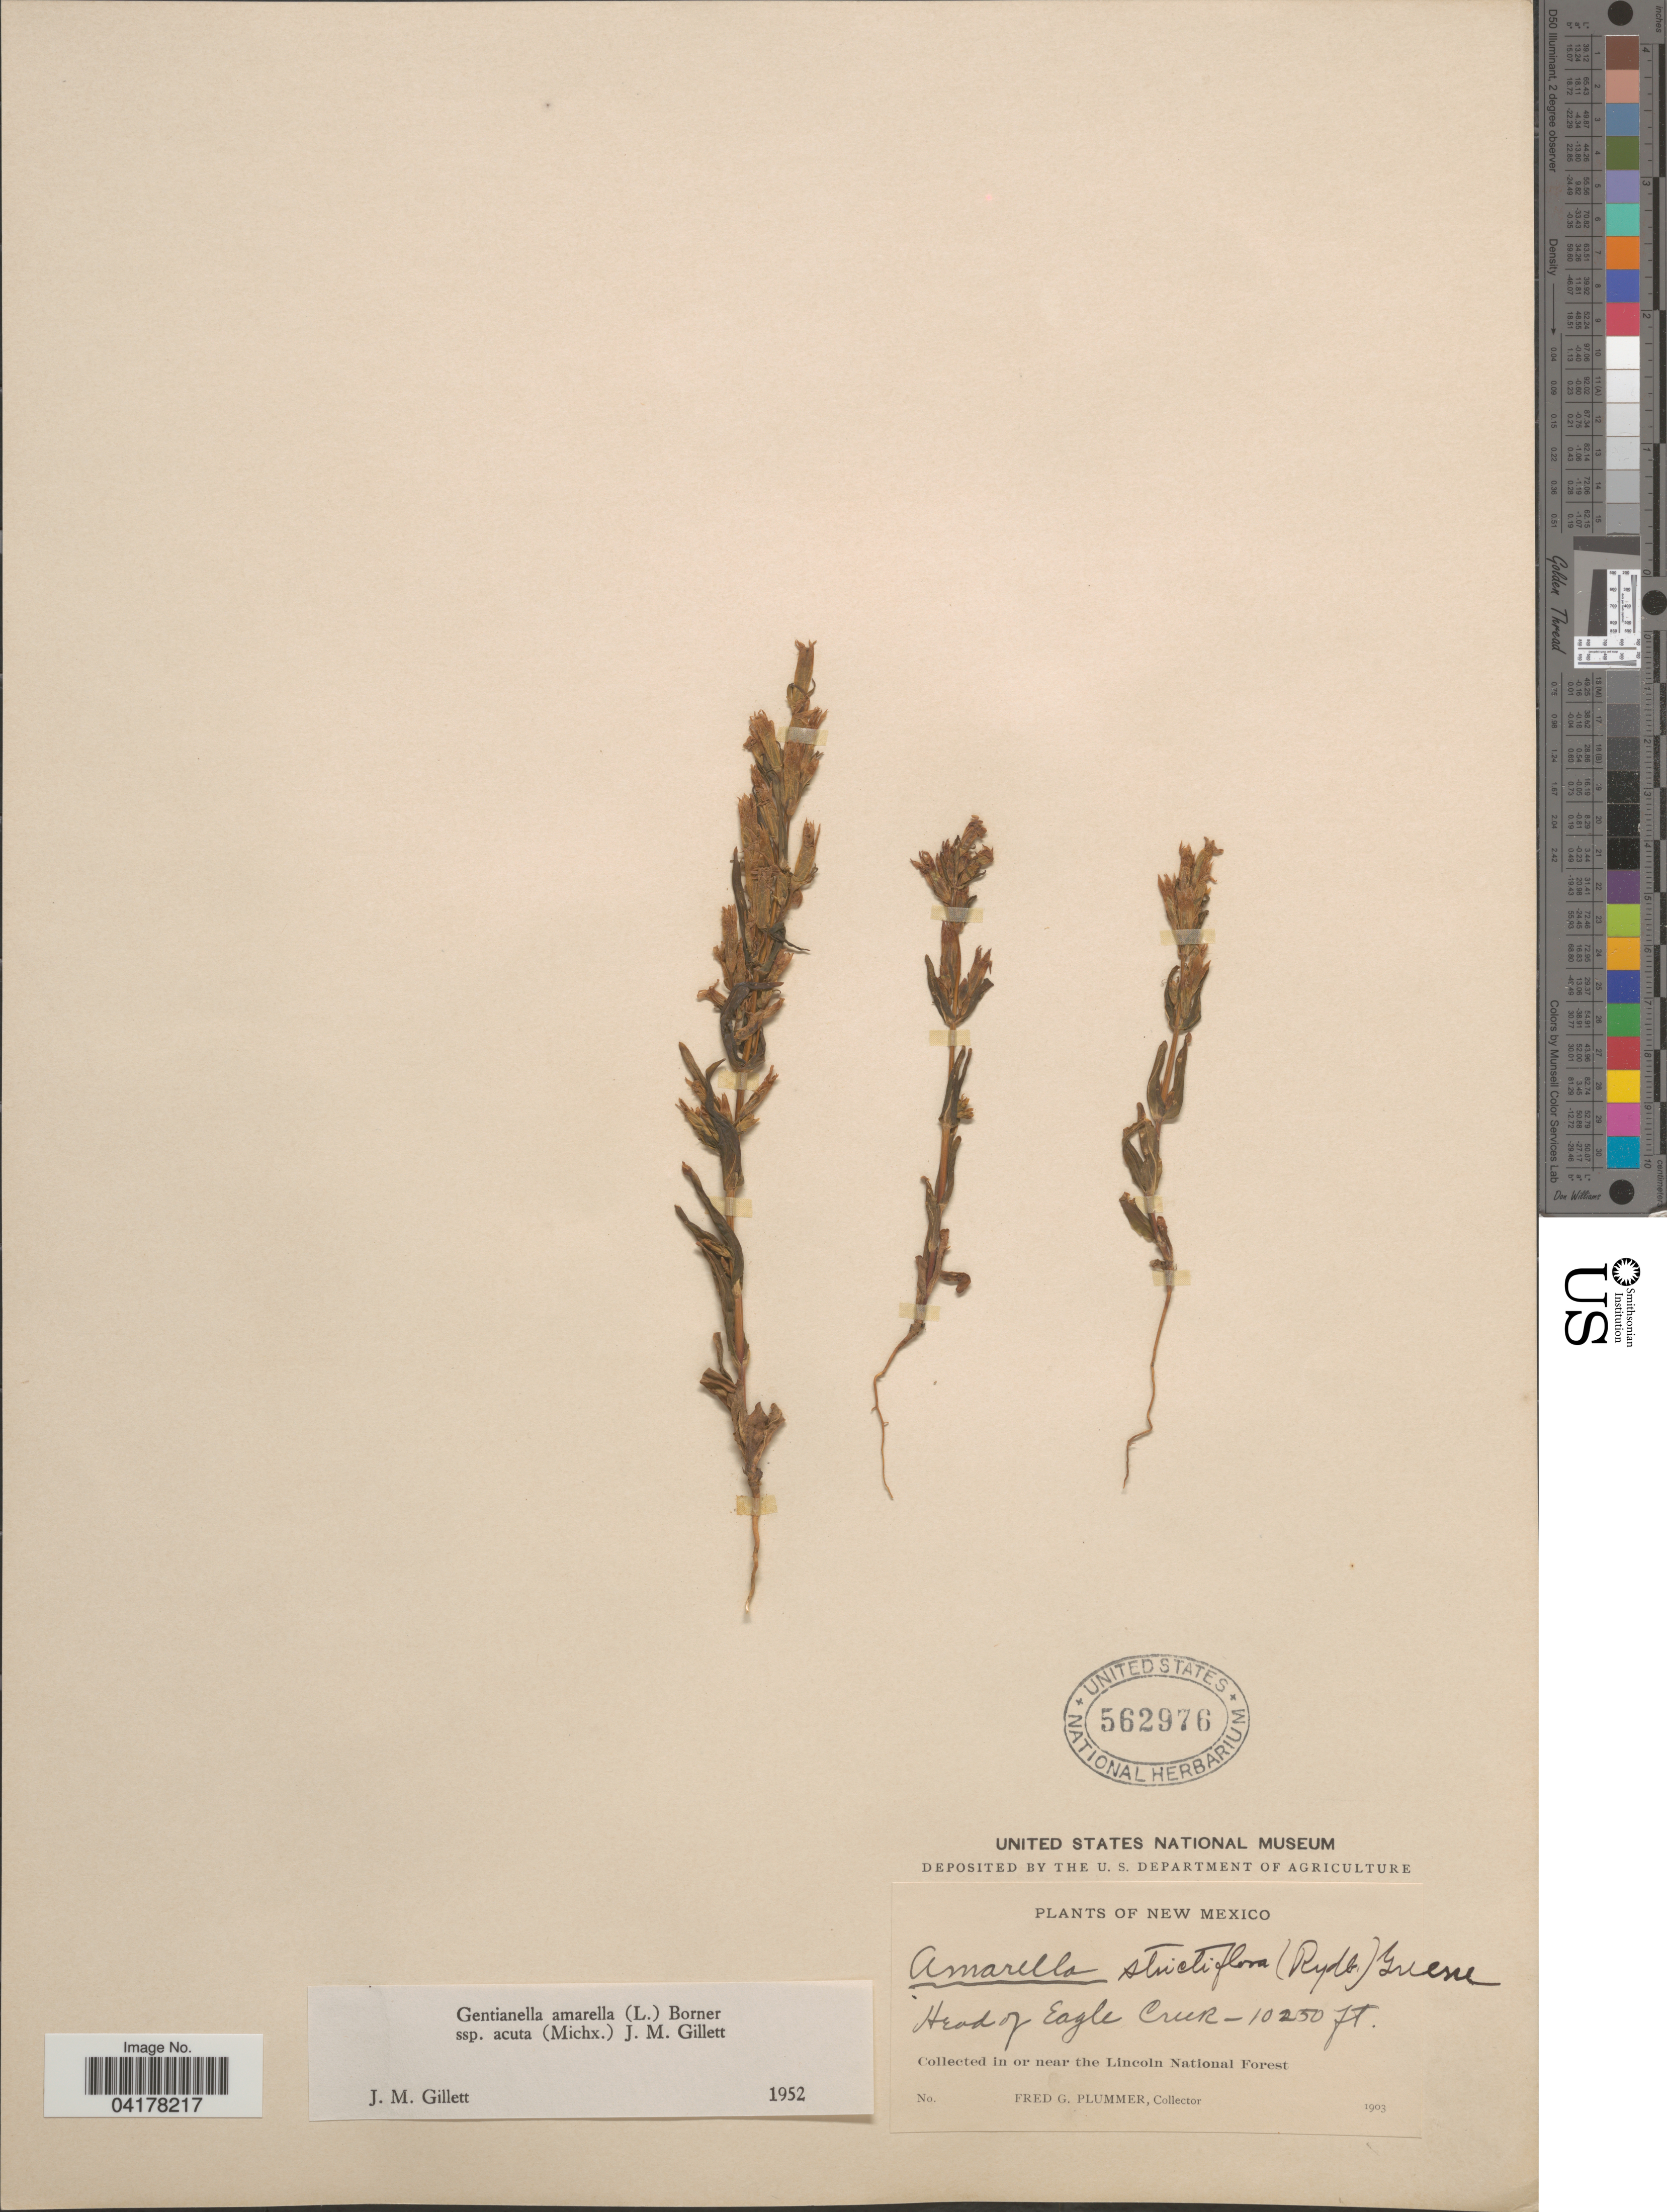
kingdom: Plantae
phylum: Tracheophyta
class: Magnoliopsida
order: Gentianales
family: Gentianaceae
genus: Gentianella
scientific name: Gentianella amarella subsp. acuta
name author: (Michx.) J.M. Gillett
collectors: F. Plummer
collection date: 1903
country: United States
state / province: New Mexico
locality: Head of Eagle Creek. In or near the Lincoln National Forest.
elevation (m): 3124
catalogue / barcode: US 562976